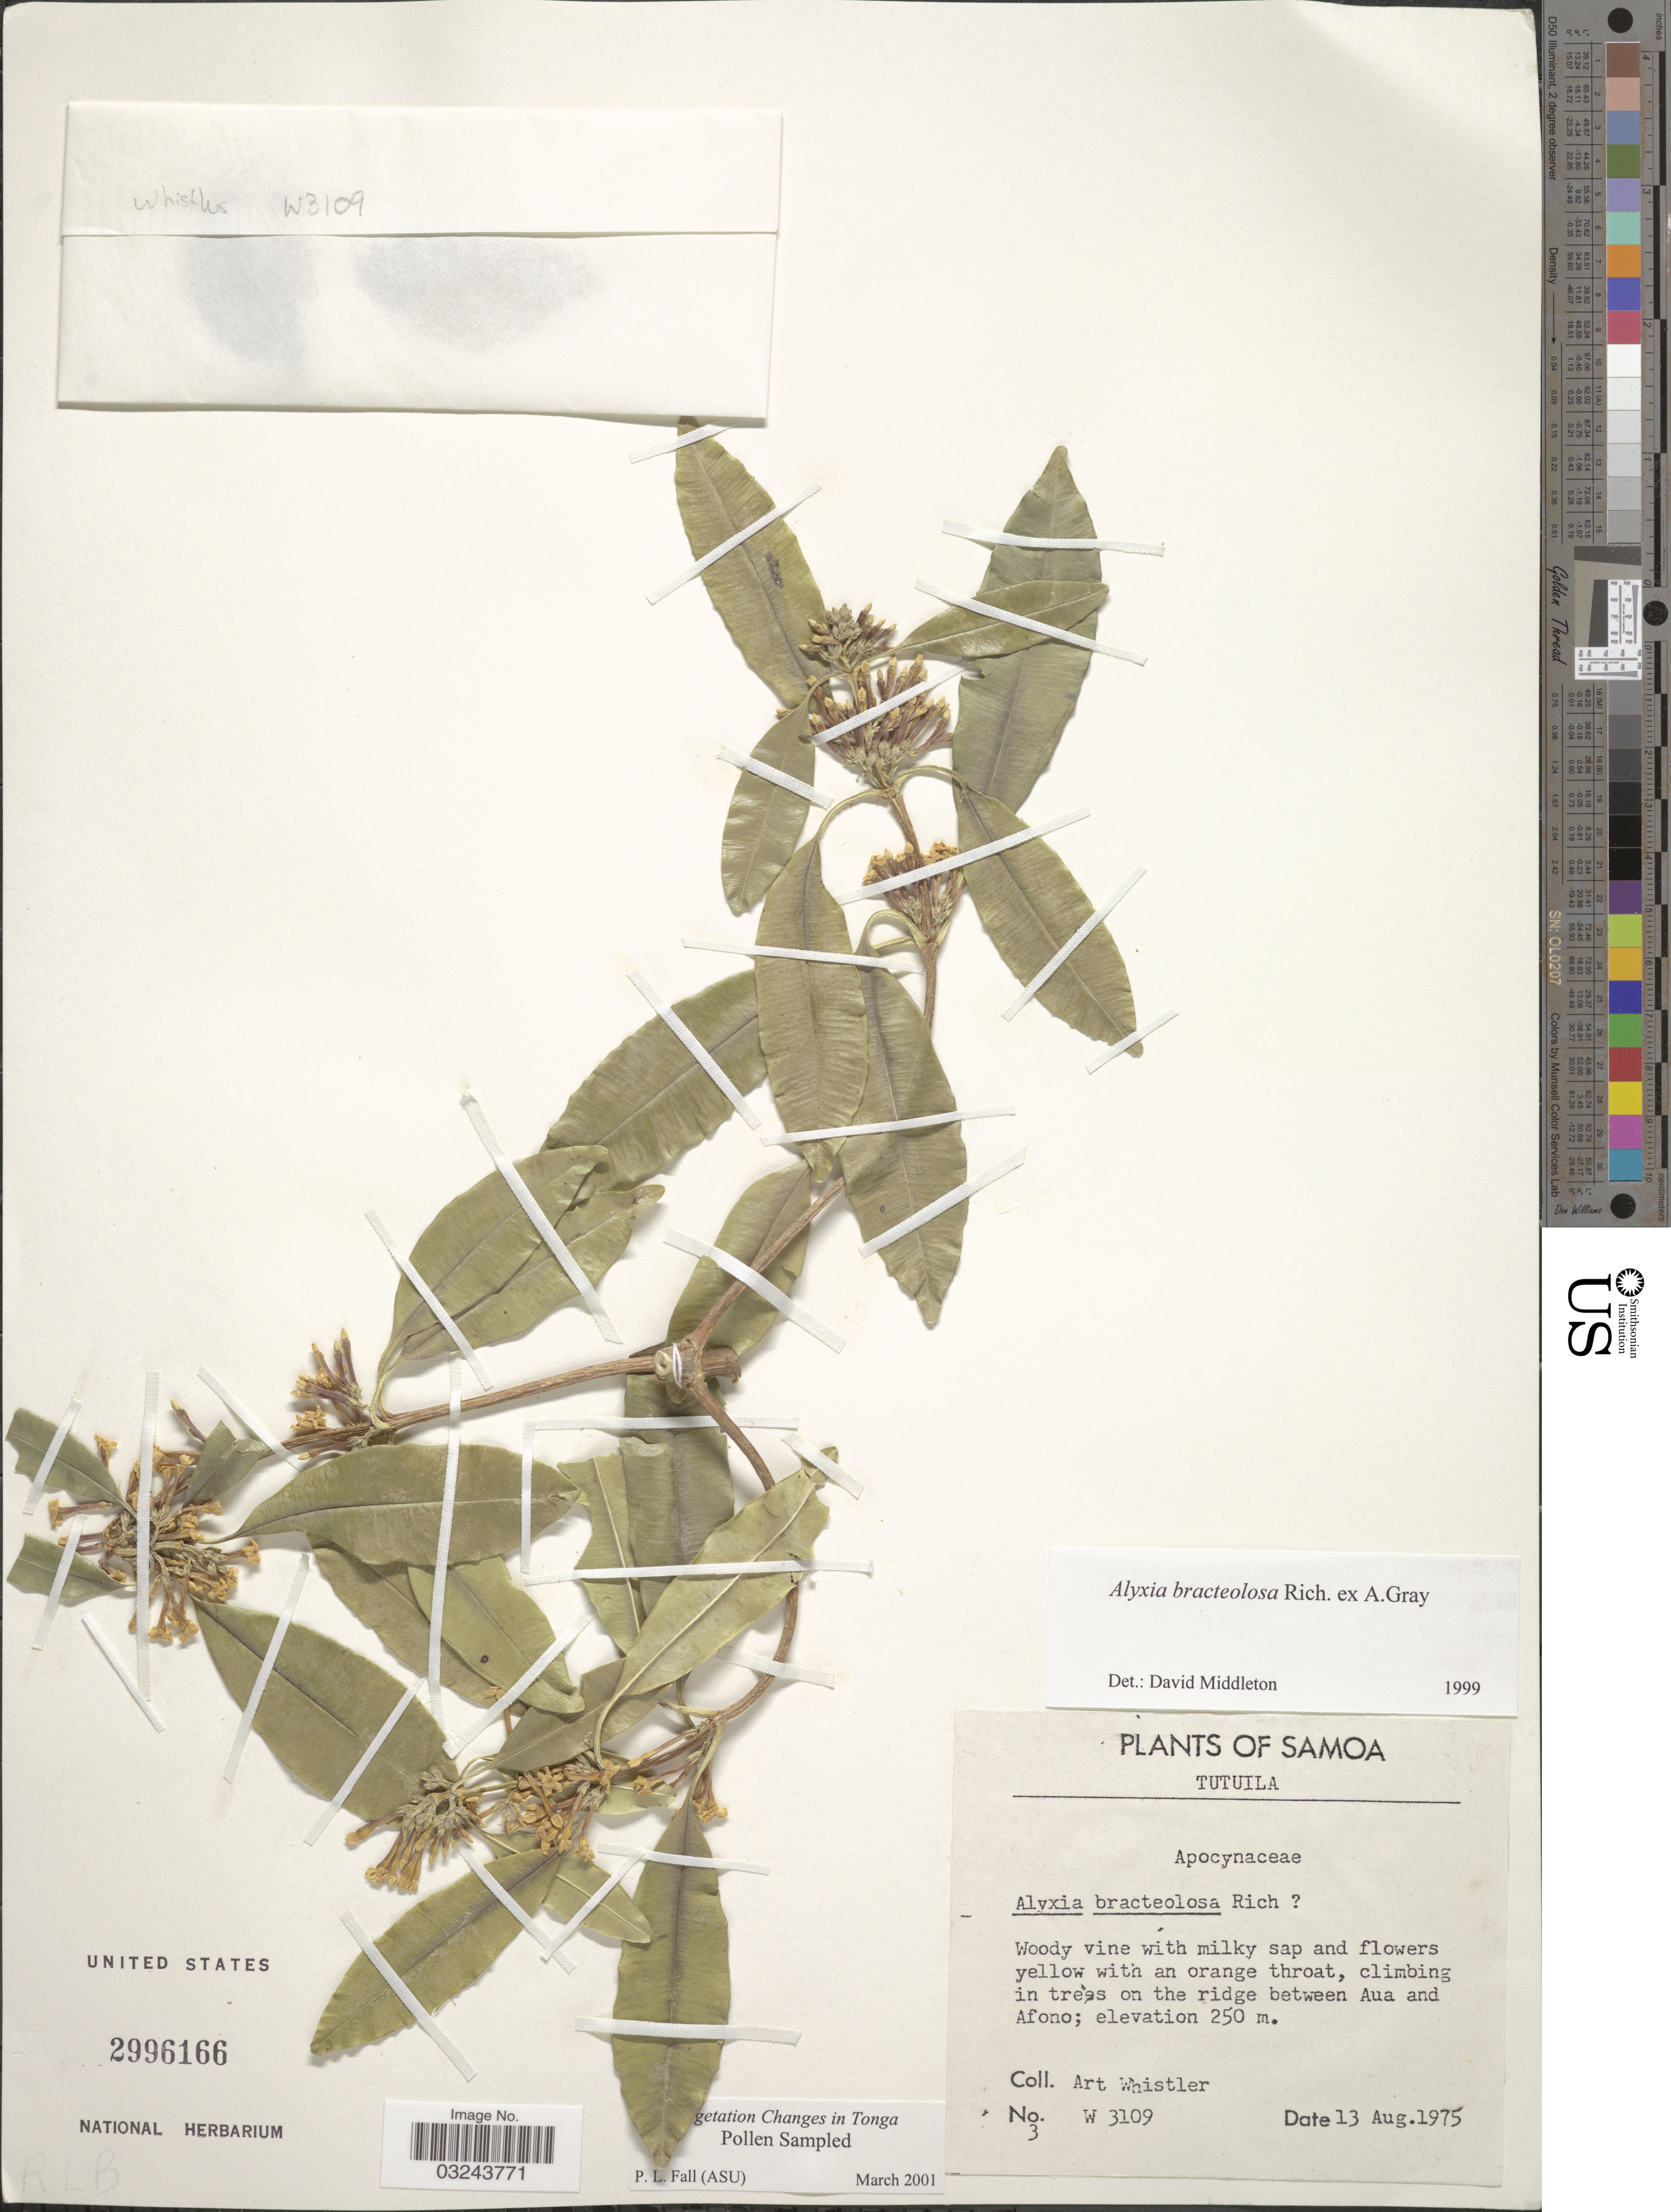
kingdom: Plantae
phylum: Tracheophyta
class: Magnoliopsida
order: Gentianales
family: Apocynaceae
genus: Alyxia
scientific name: Alyxia bracteolosa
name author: W.P. Rich ex A. Gray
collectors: A. Whistler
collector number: W3109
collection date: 1975-08-13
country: American Samoa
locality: Samoa. Tutuila. Climbing in trees on the ridge between Aua and Afono.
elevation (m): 250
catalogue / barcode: US 2996166